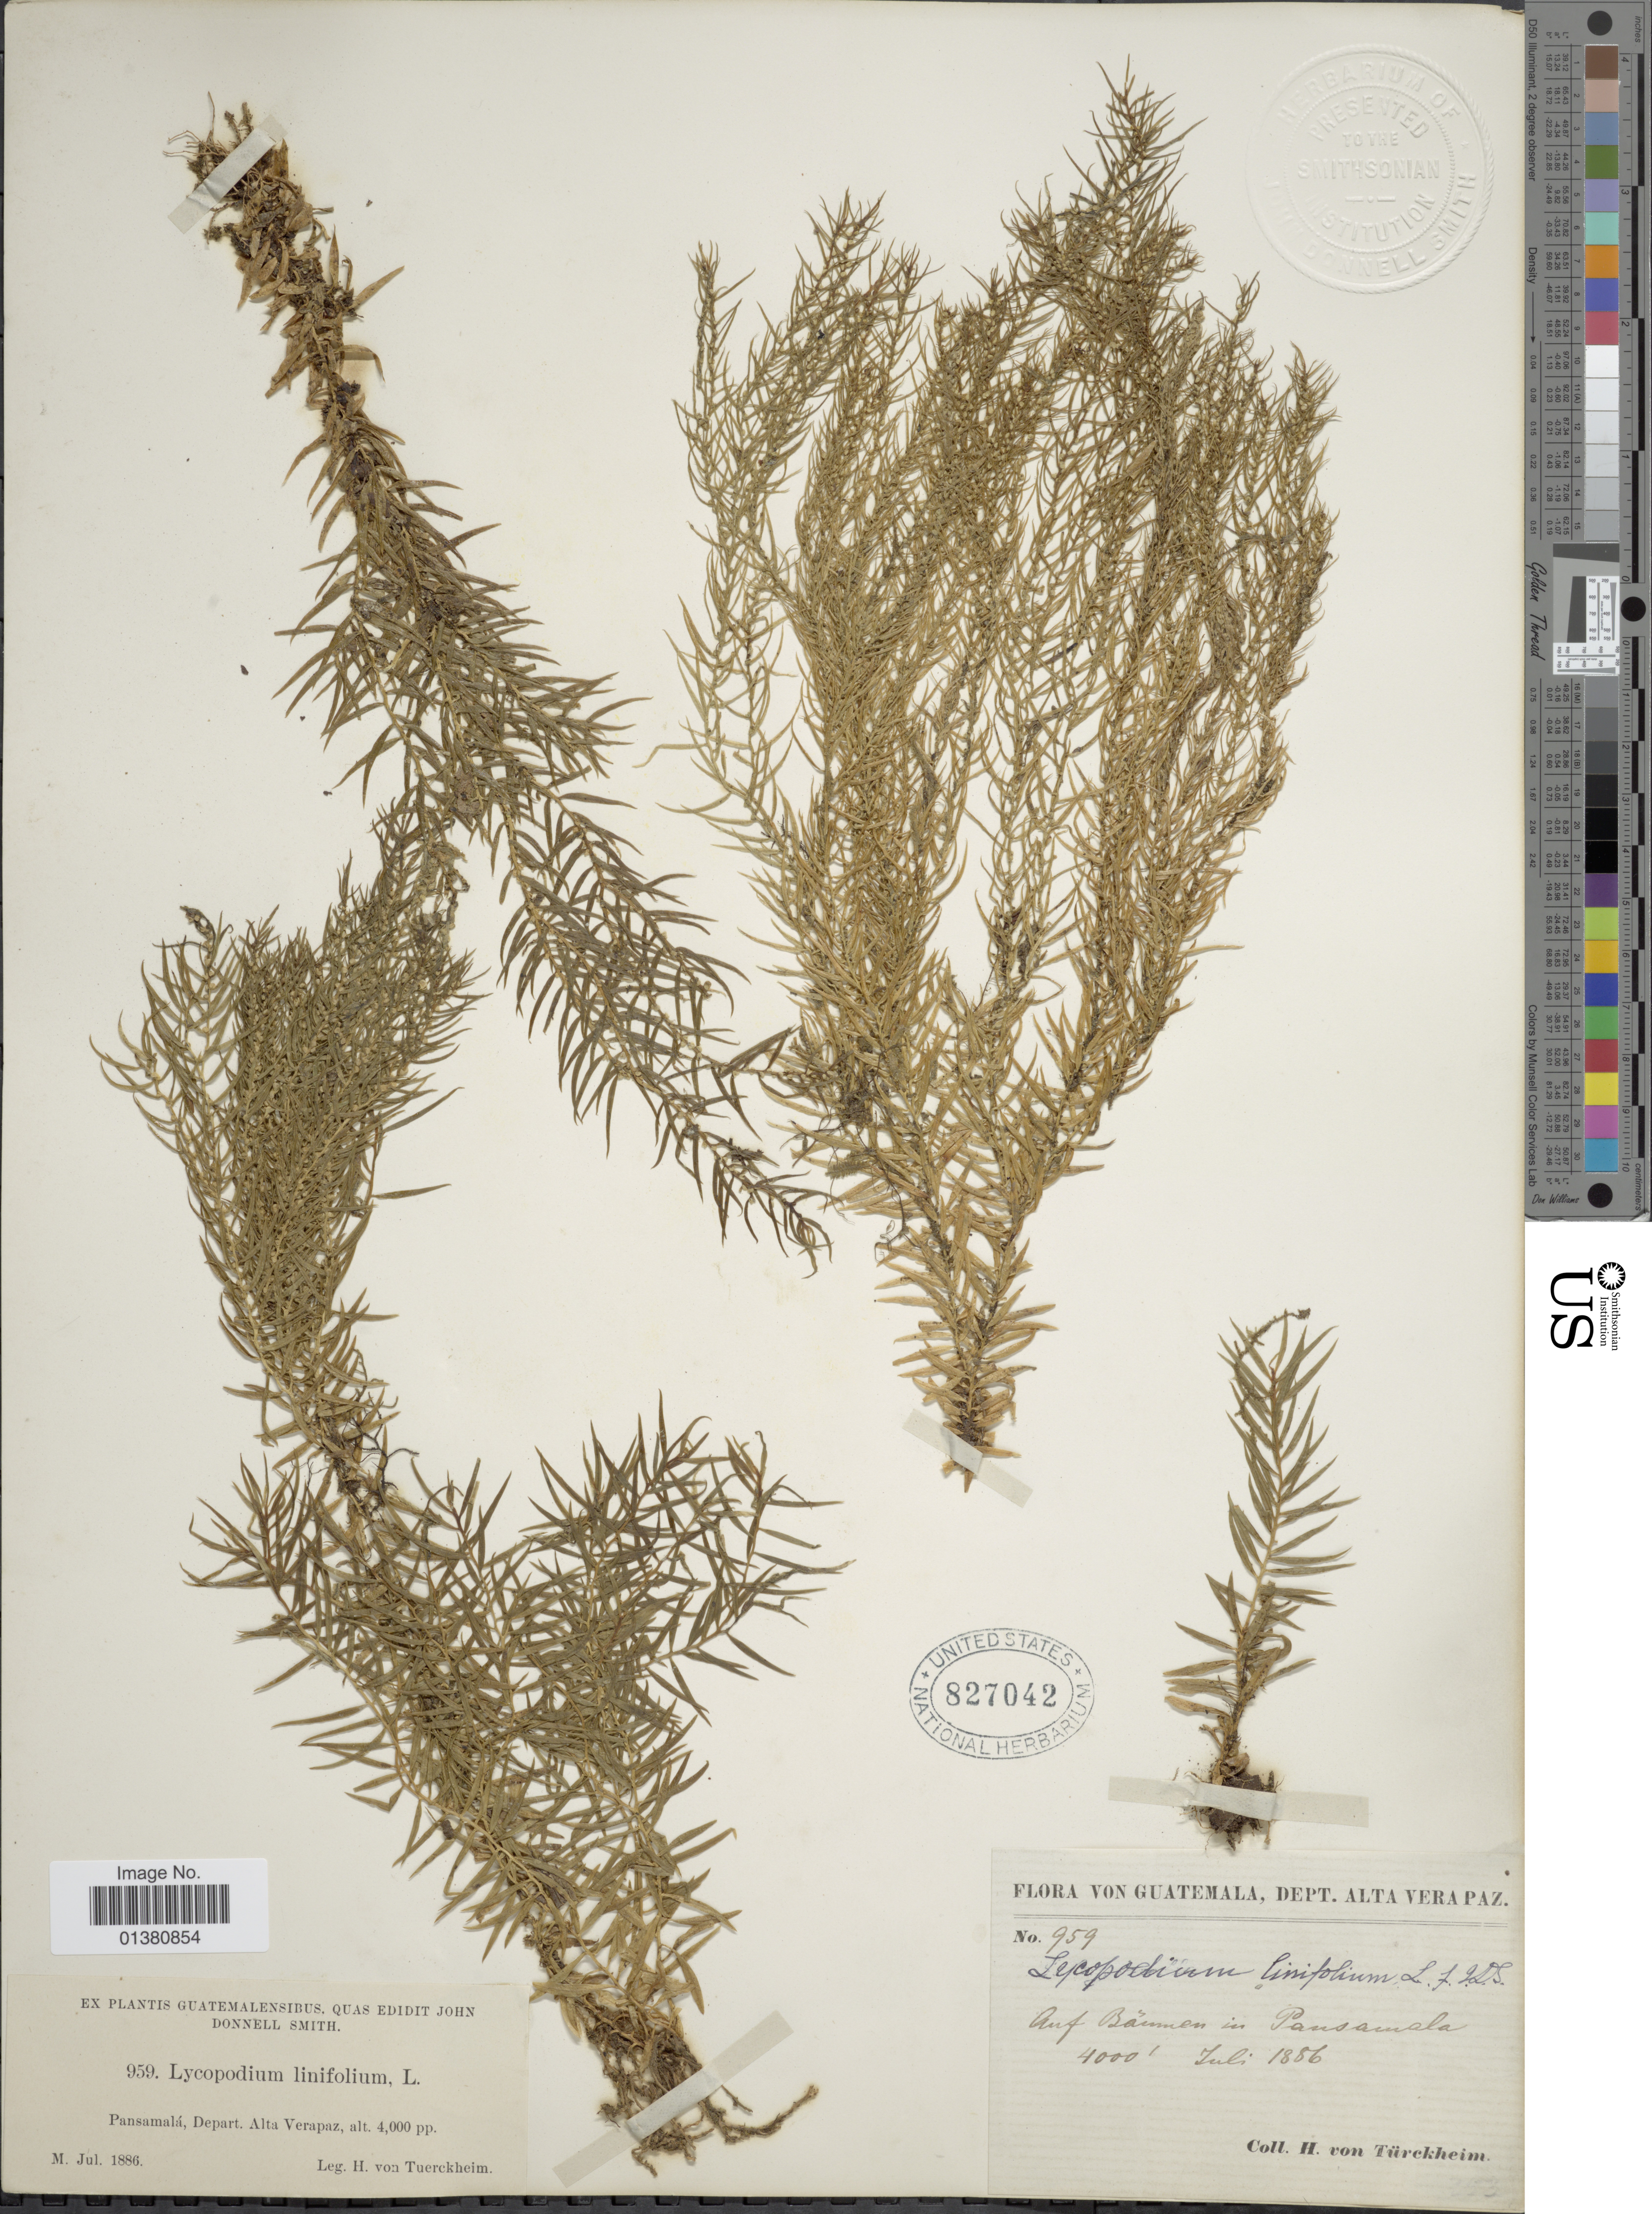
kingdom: Plantae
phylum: Tracheophyta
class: Lycopodiopsida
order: Lycopodiales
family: Lycopodiaceae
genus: Phlegmariurus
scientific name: Phlegmariurus linifolius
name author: (L.) B. Øllg.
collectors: H. von Türckheim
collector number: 959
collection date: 1886-07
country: Guatemala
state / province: Alta Verapaz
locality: Pansamalá, Depart. Alta Verapaz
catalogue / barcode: US 827042